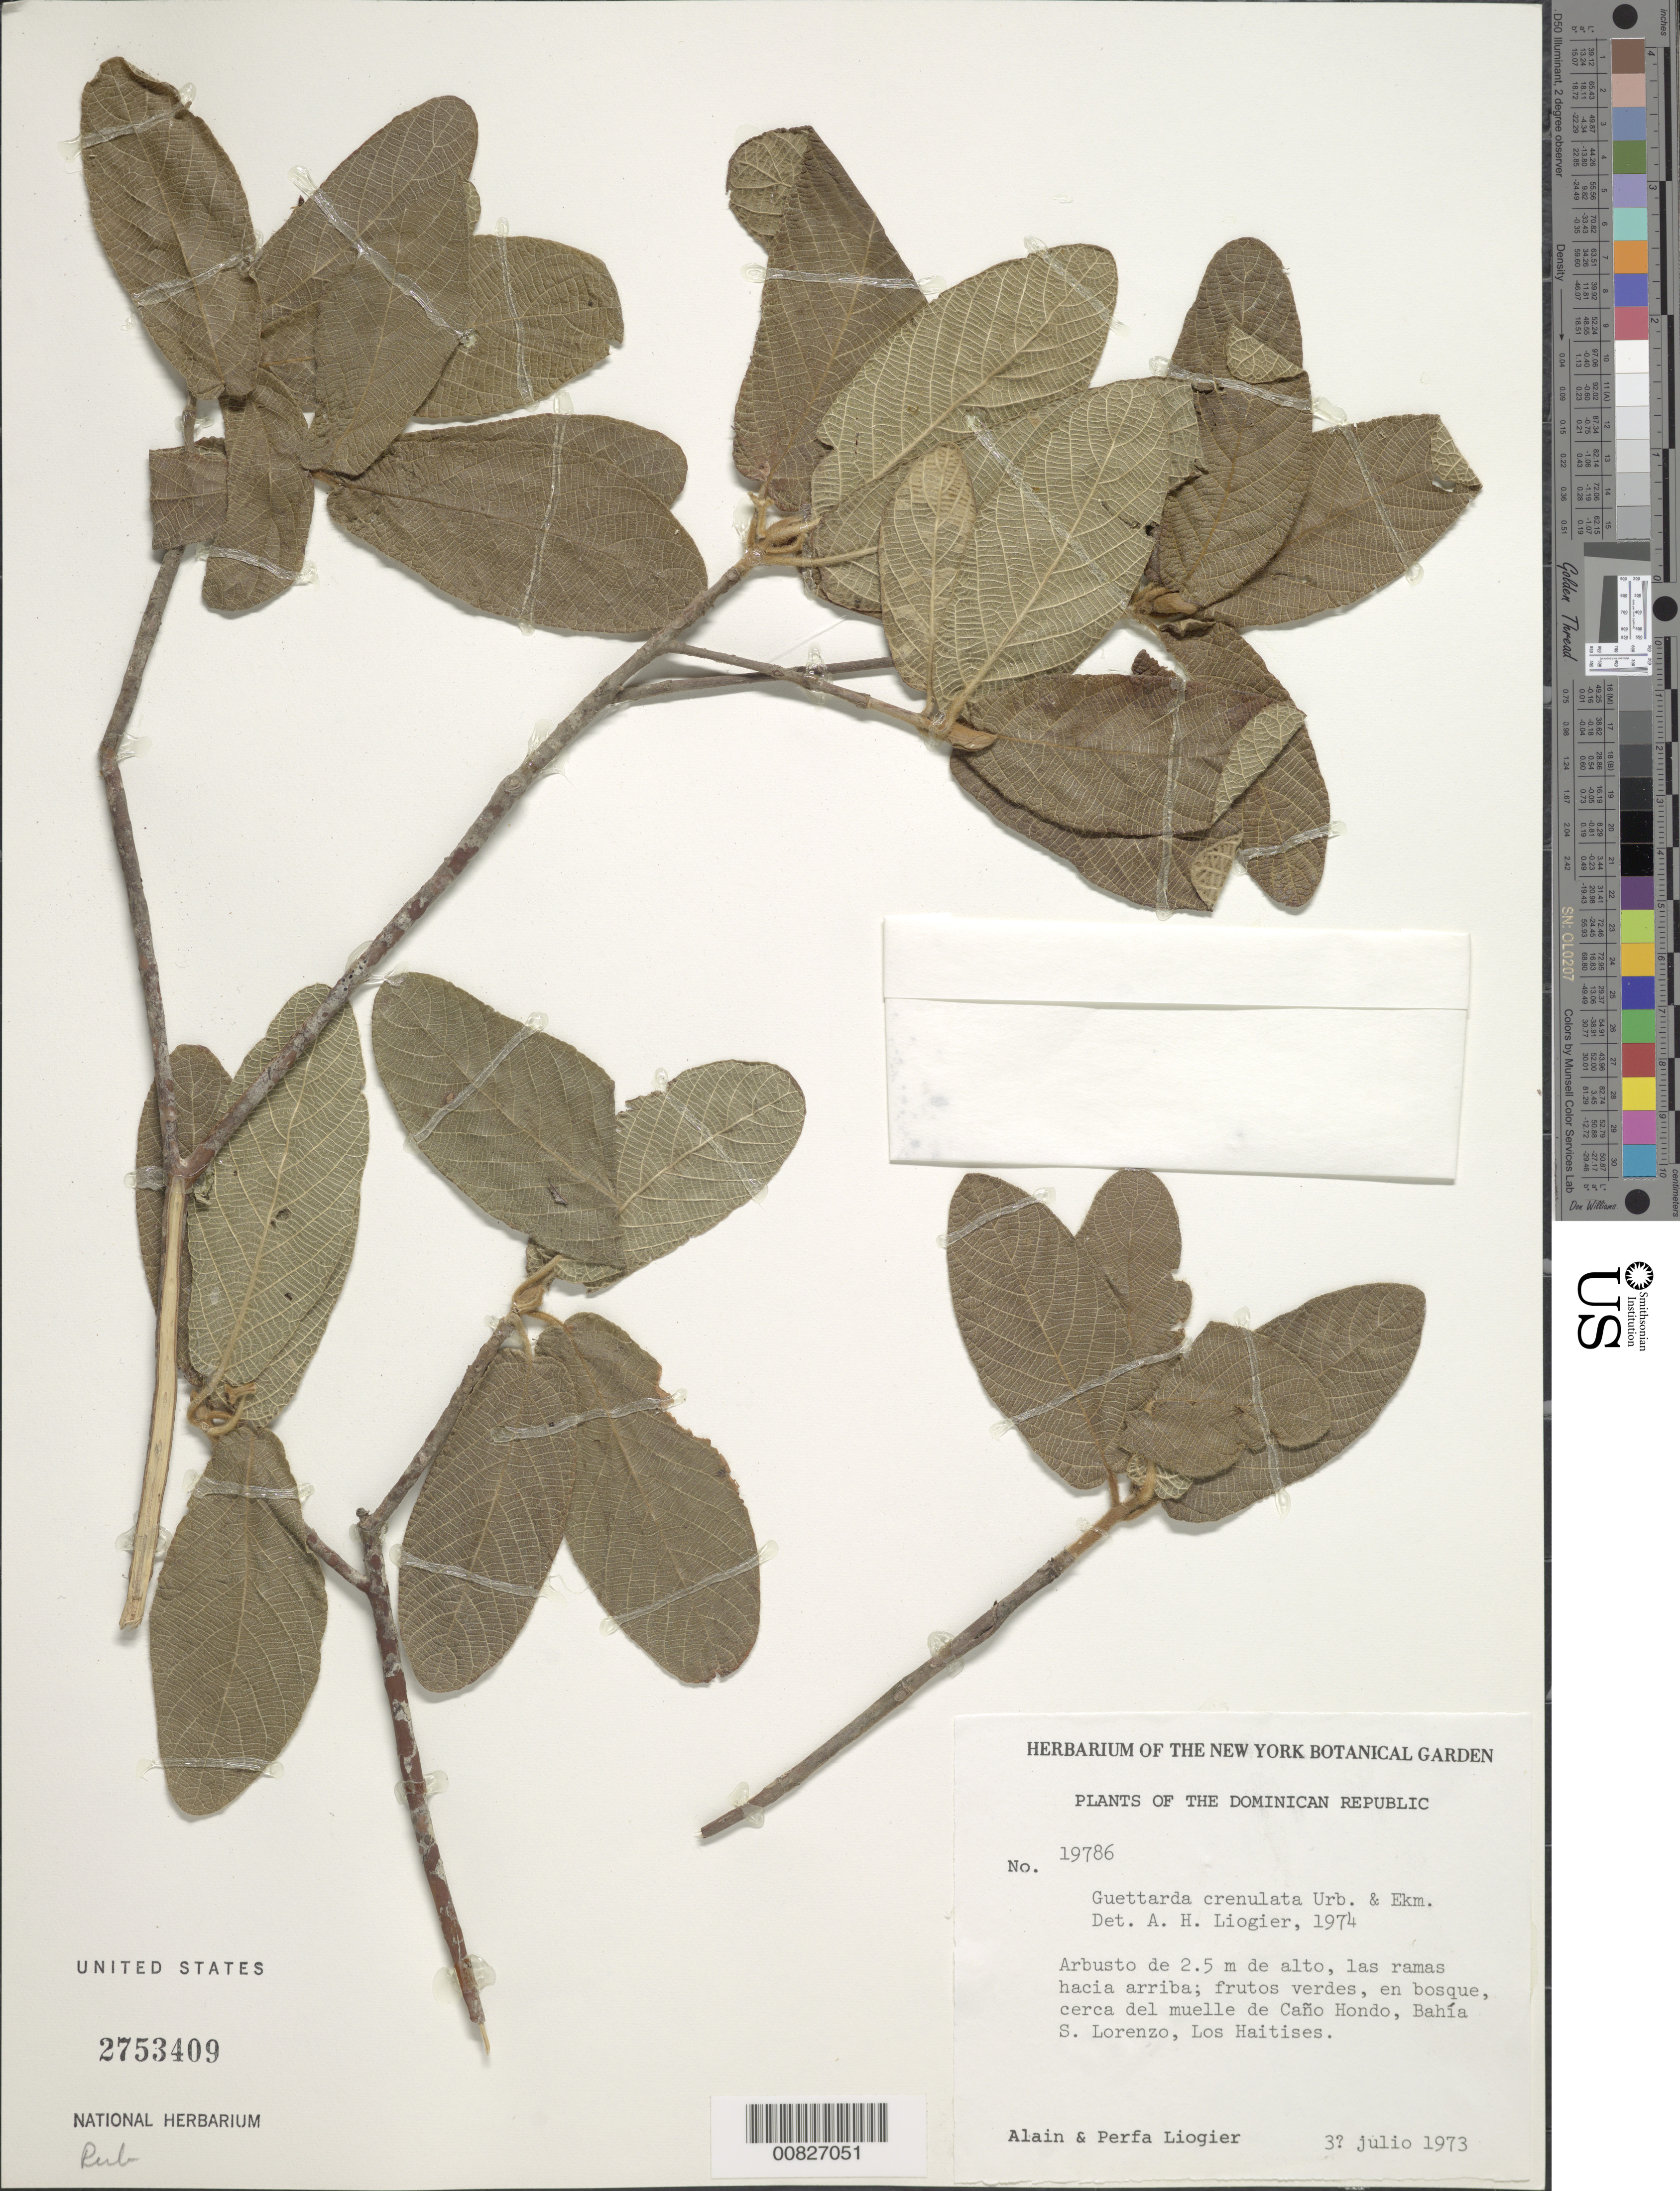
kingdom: Plantae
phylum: Tracheophyta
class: Magnoliopsida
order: Gentianales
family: Rubiaceae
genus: Guettarda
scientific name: Guettarda crenulata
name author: Urb. & Ekman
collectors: A. H. Liogier & M. P. Liogier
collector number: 19786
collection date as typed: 03 Jul 1973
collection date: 1973-07-03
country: Dominican Republic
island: Hispaniola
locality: Caño Hondo, Bahía S. Lorenzo, Los Haitises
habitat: En bosque cerca del muelle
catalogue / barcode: US 2753409